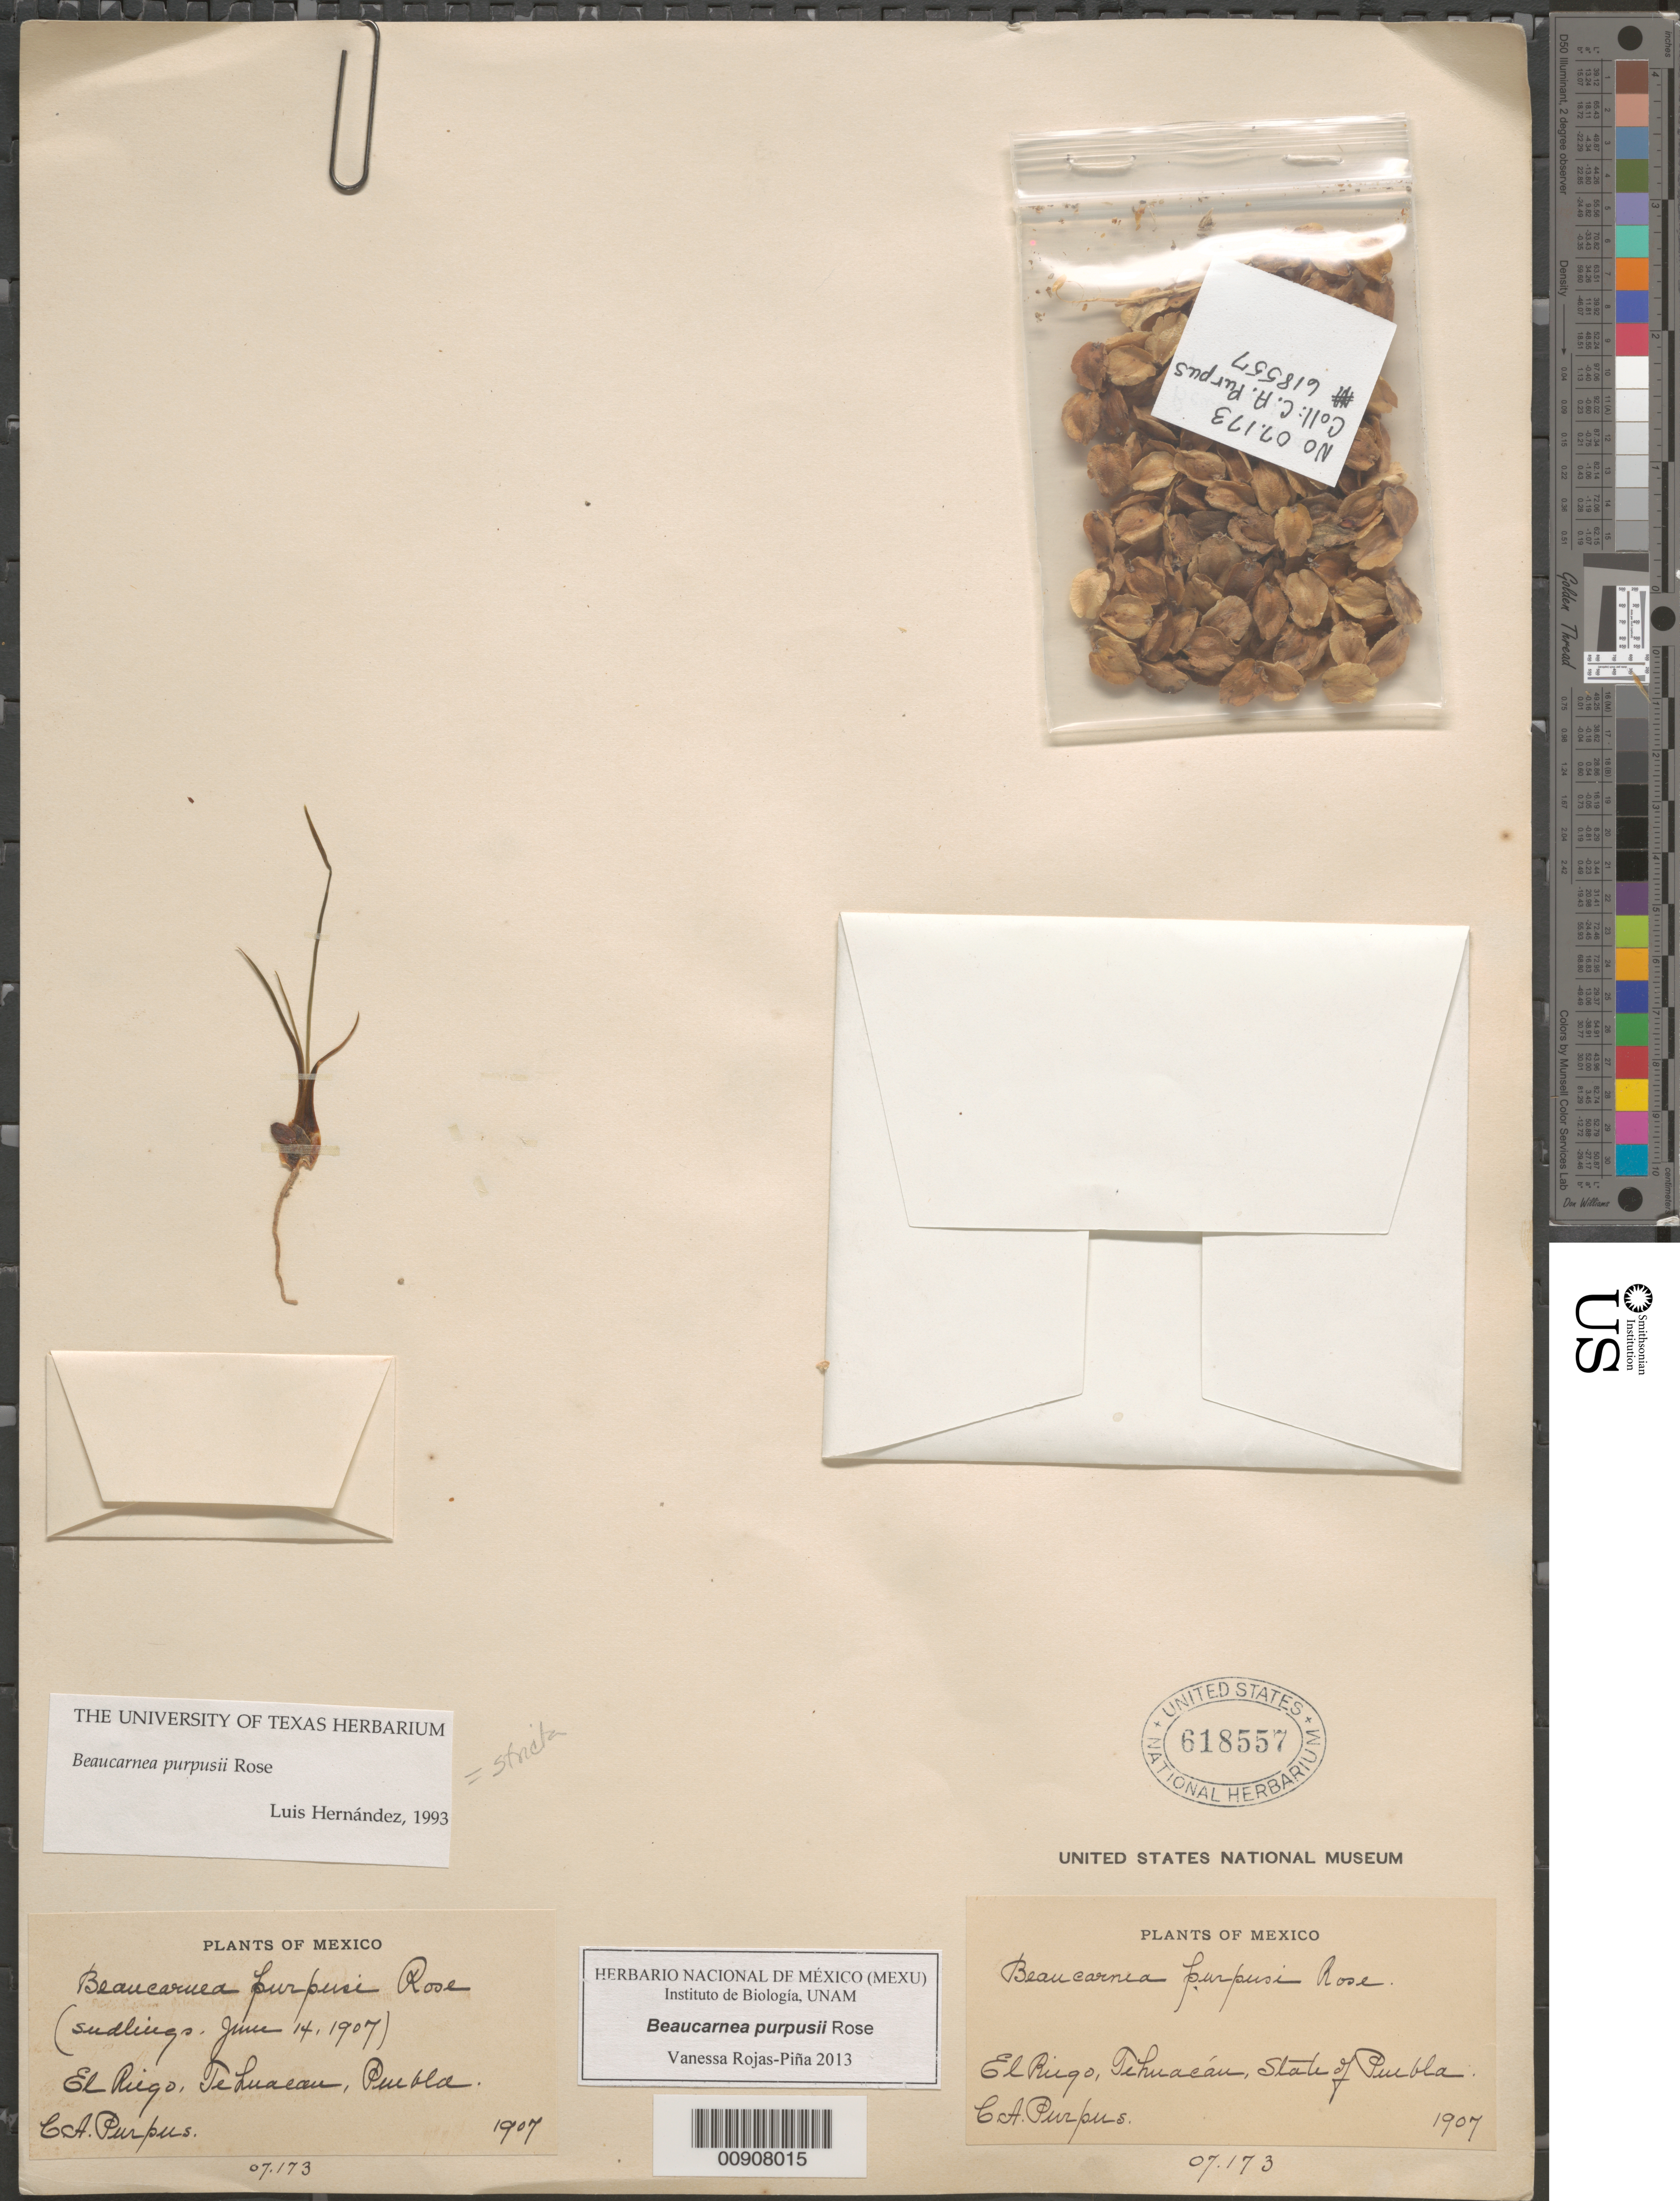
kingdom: Plantae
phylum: Tracheophyta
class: Liliopsida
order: Asparagales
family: Asparagaceae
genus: Beaucarnea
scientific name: Beaucarnea stricta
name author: Lem.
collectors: C. A. Purpus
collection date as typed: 1907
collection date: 1907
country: Mexico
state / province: Puebla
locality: El Riego, Tehuacan, State of Puebla.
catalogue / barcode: US 618557